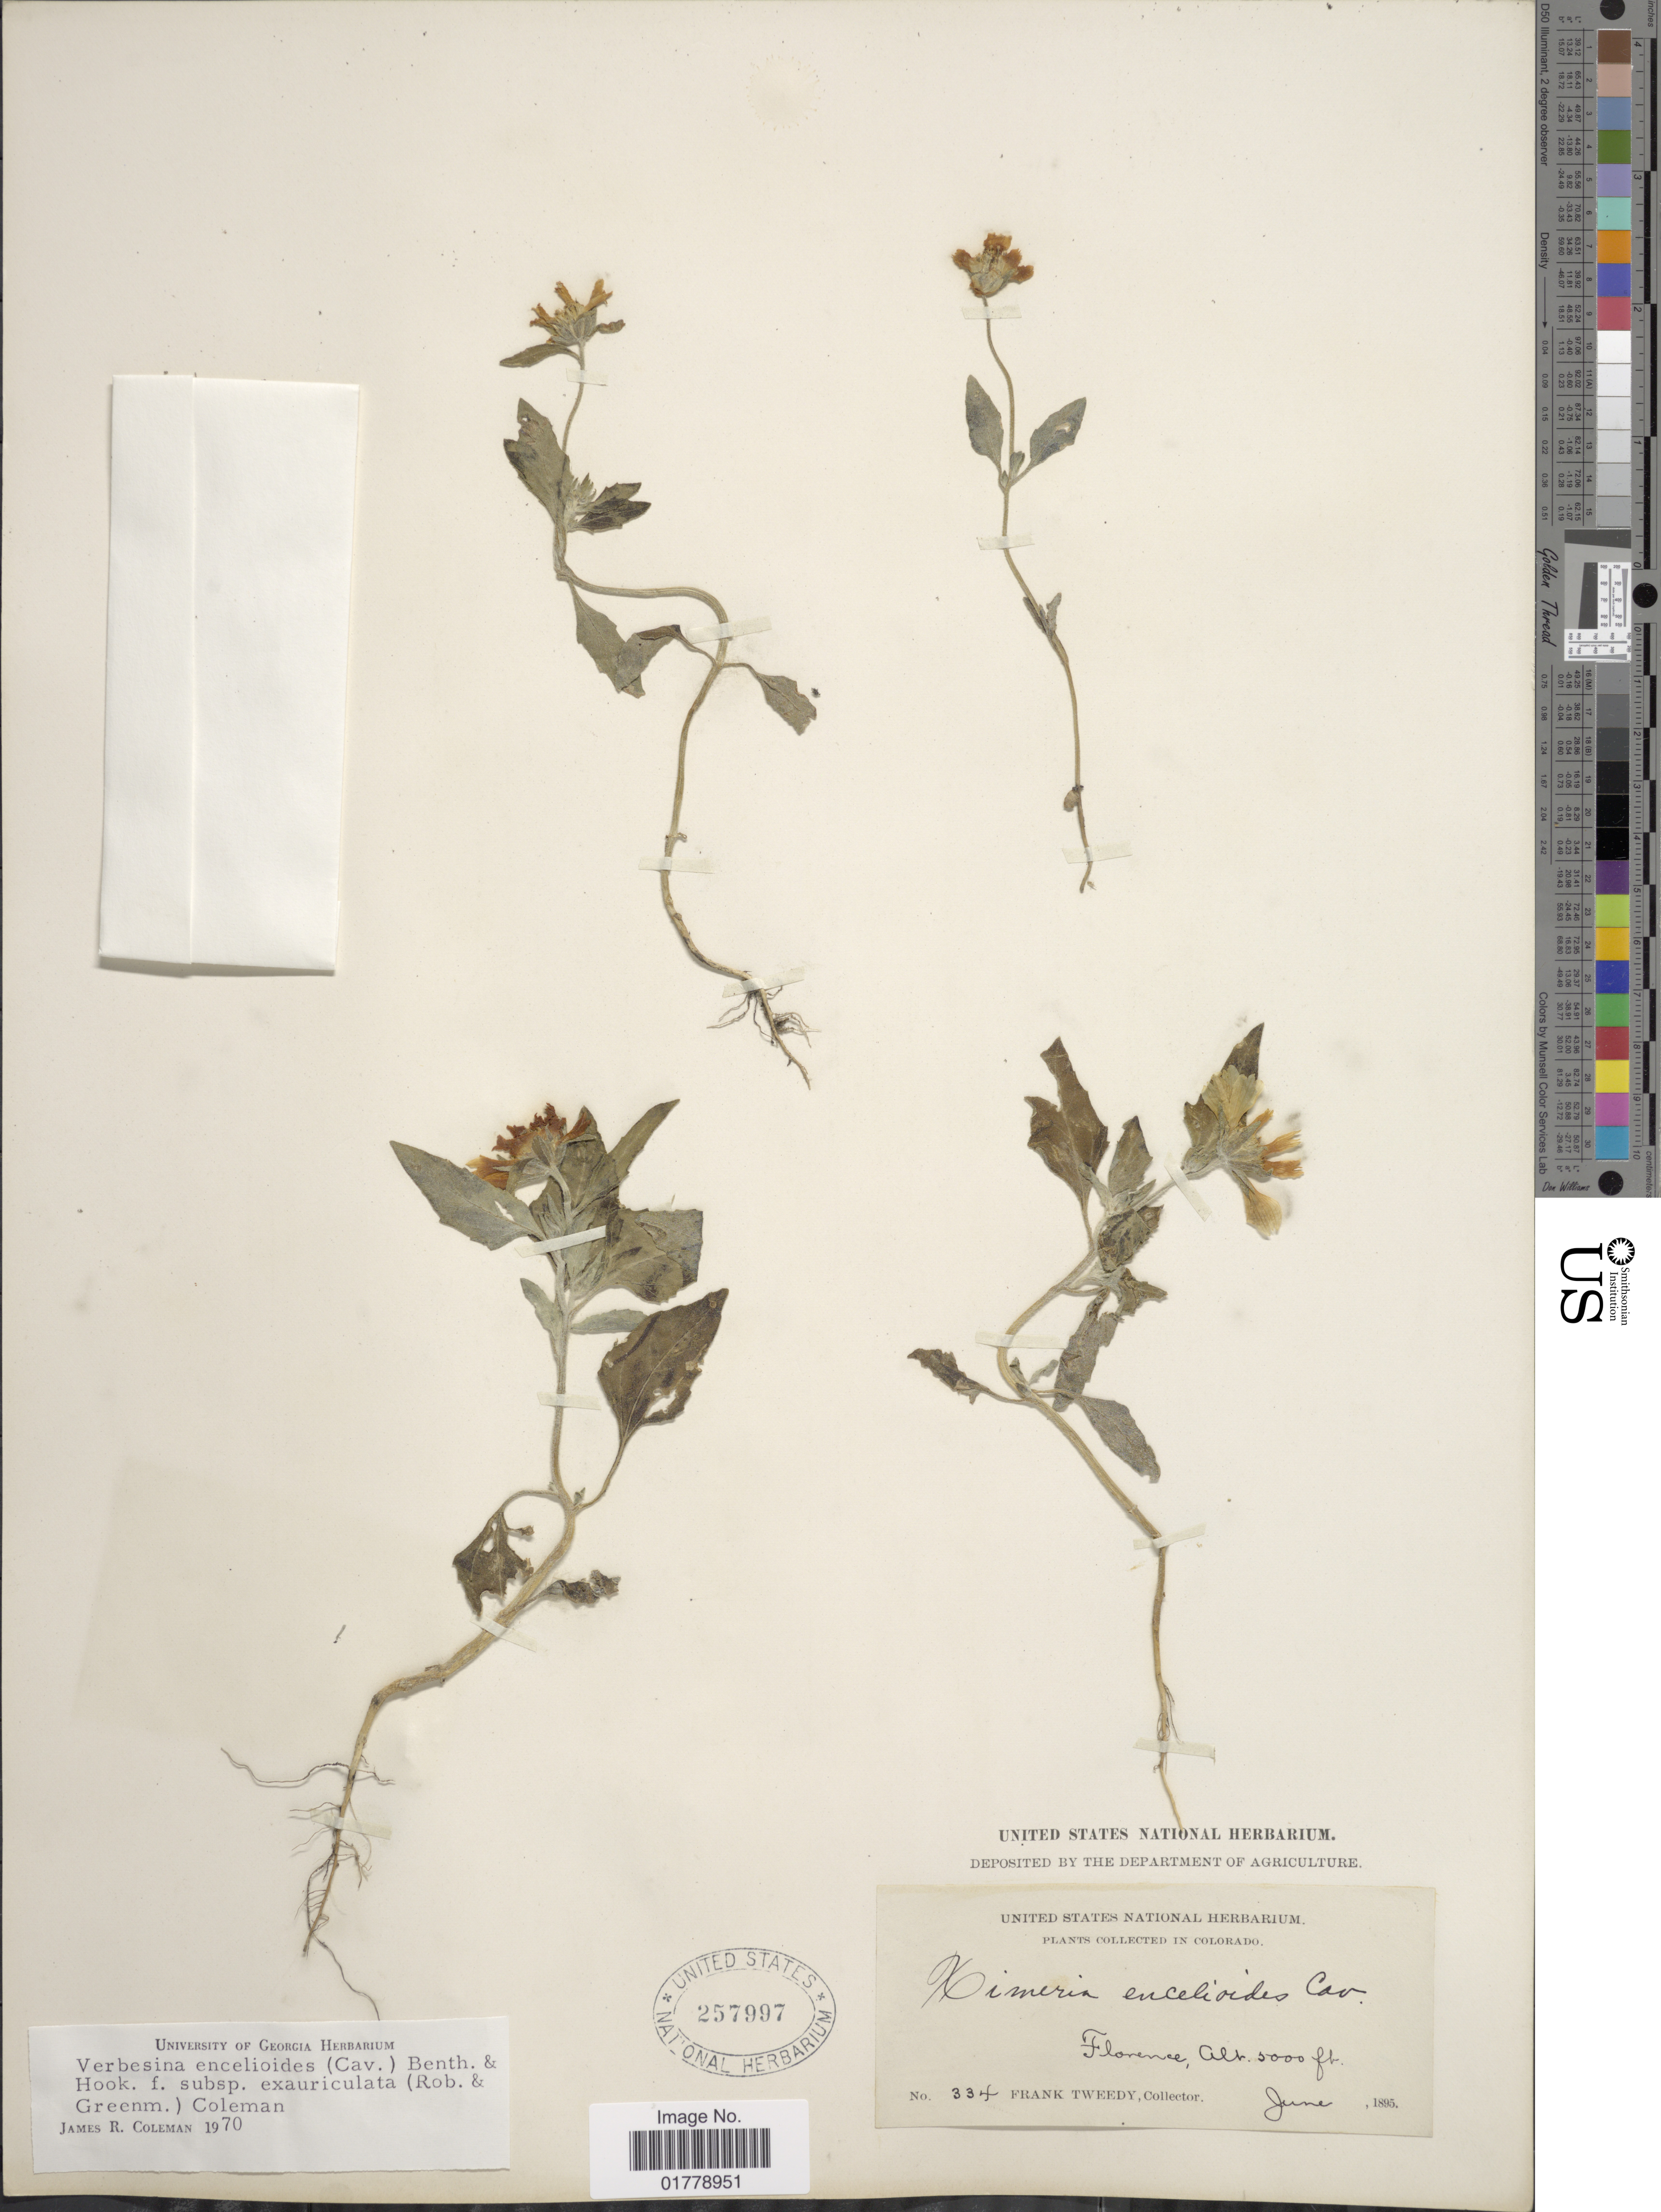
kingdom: Plantae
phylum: Tracheophyta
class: Magnoliopsida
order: Asterales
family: Asteraceae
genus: Verbesina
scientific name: Verbesina encelioides var. cana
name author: (B.L. Rob.) Greenm.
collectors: F. Tweedy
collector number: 334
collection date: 1895-06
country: United States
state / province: Colorado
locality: Florence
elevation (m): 1524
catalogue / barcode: US 257997